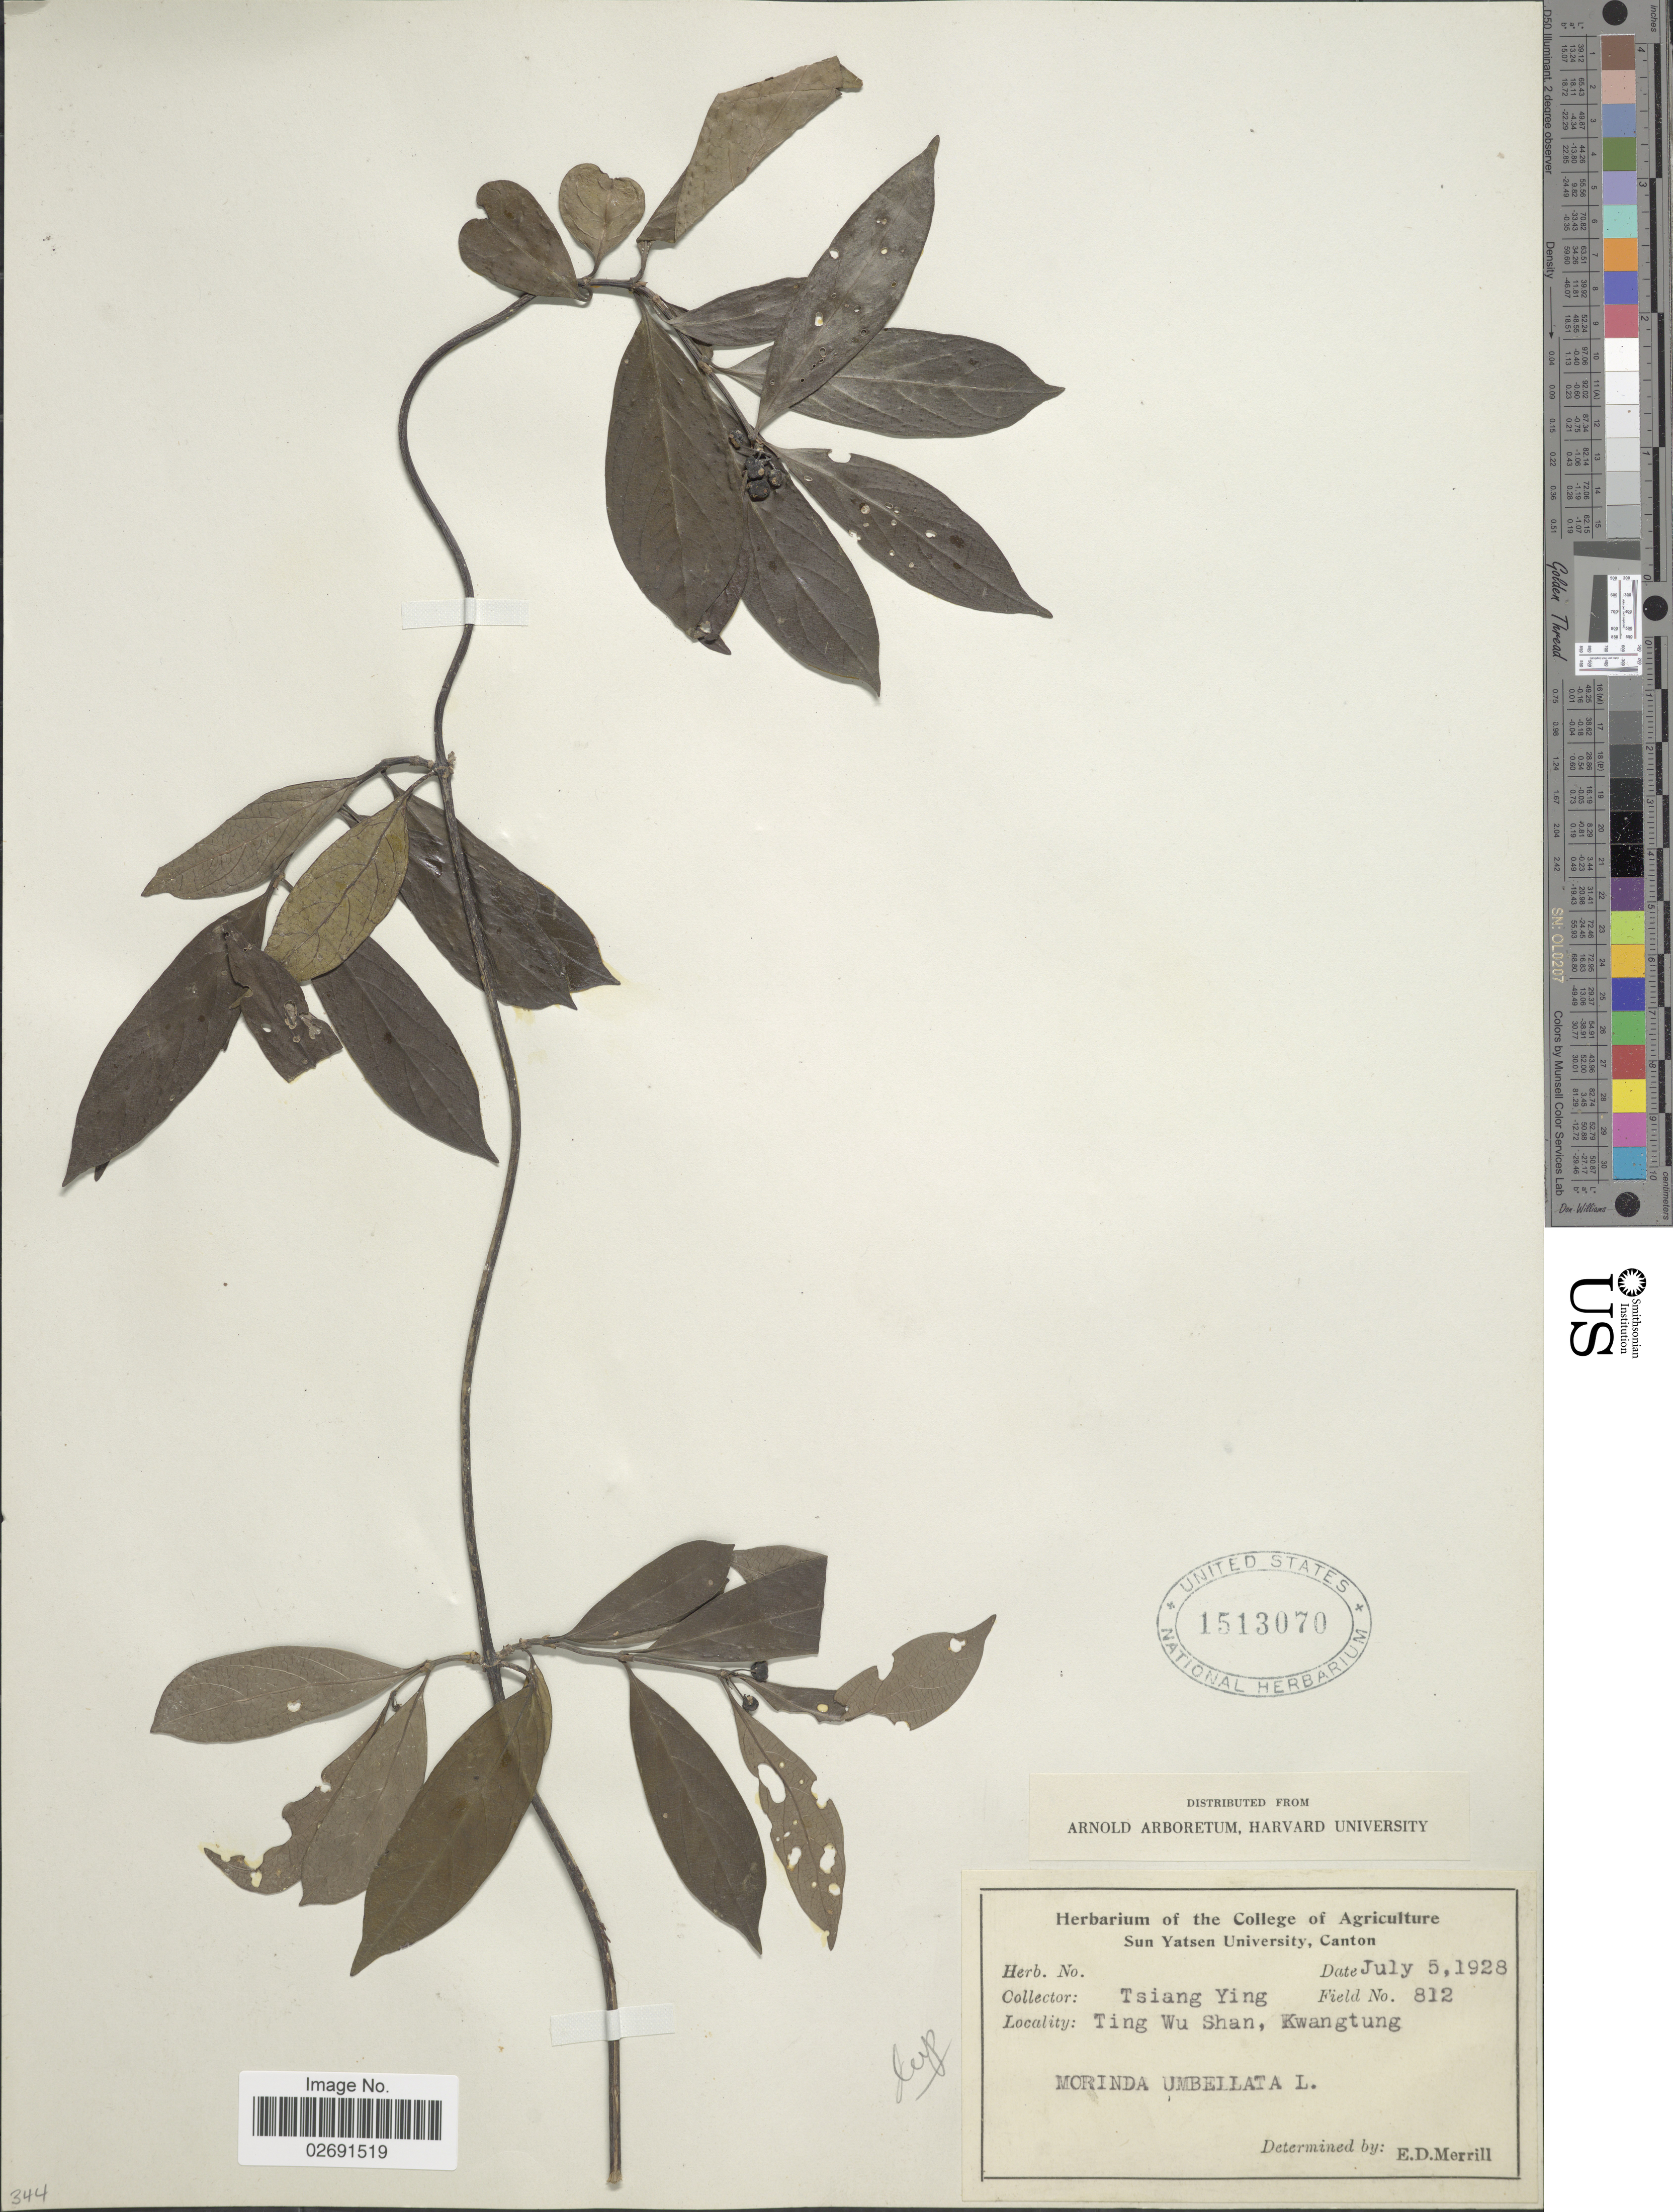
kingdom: Plantae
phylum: Tracheophyta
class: Magnoliopsida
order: Gentianales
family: Rubiaceae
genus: Gynochthodes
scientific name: Gynochthodes umbellata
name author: (L.) Razafim. & B. Bremer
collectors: T. Ying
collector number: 812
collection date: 1928-07-05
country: China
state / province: Guangdong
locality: Ting Wu Shan, Kwangtung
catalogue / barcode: US 1513070